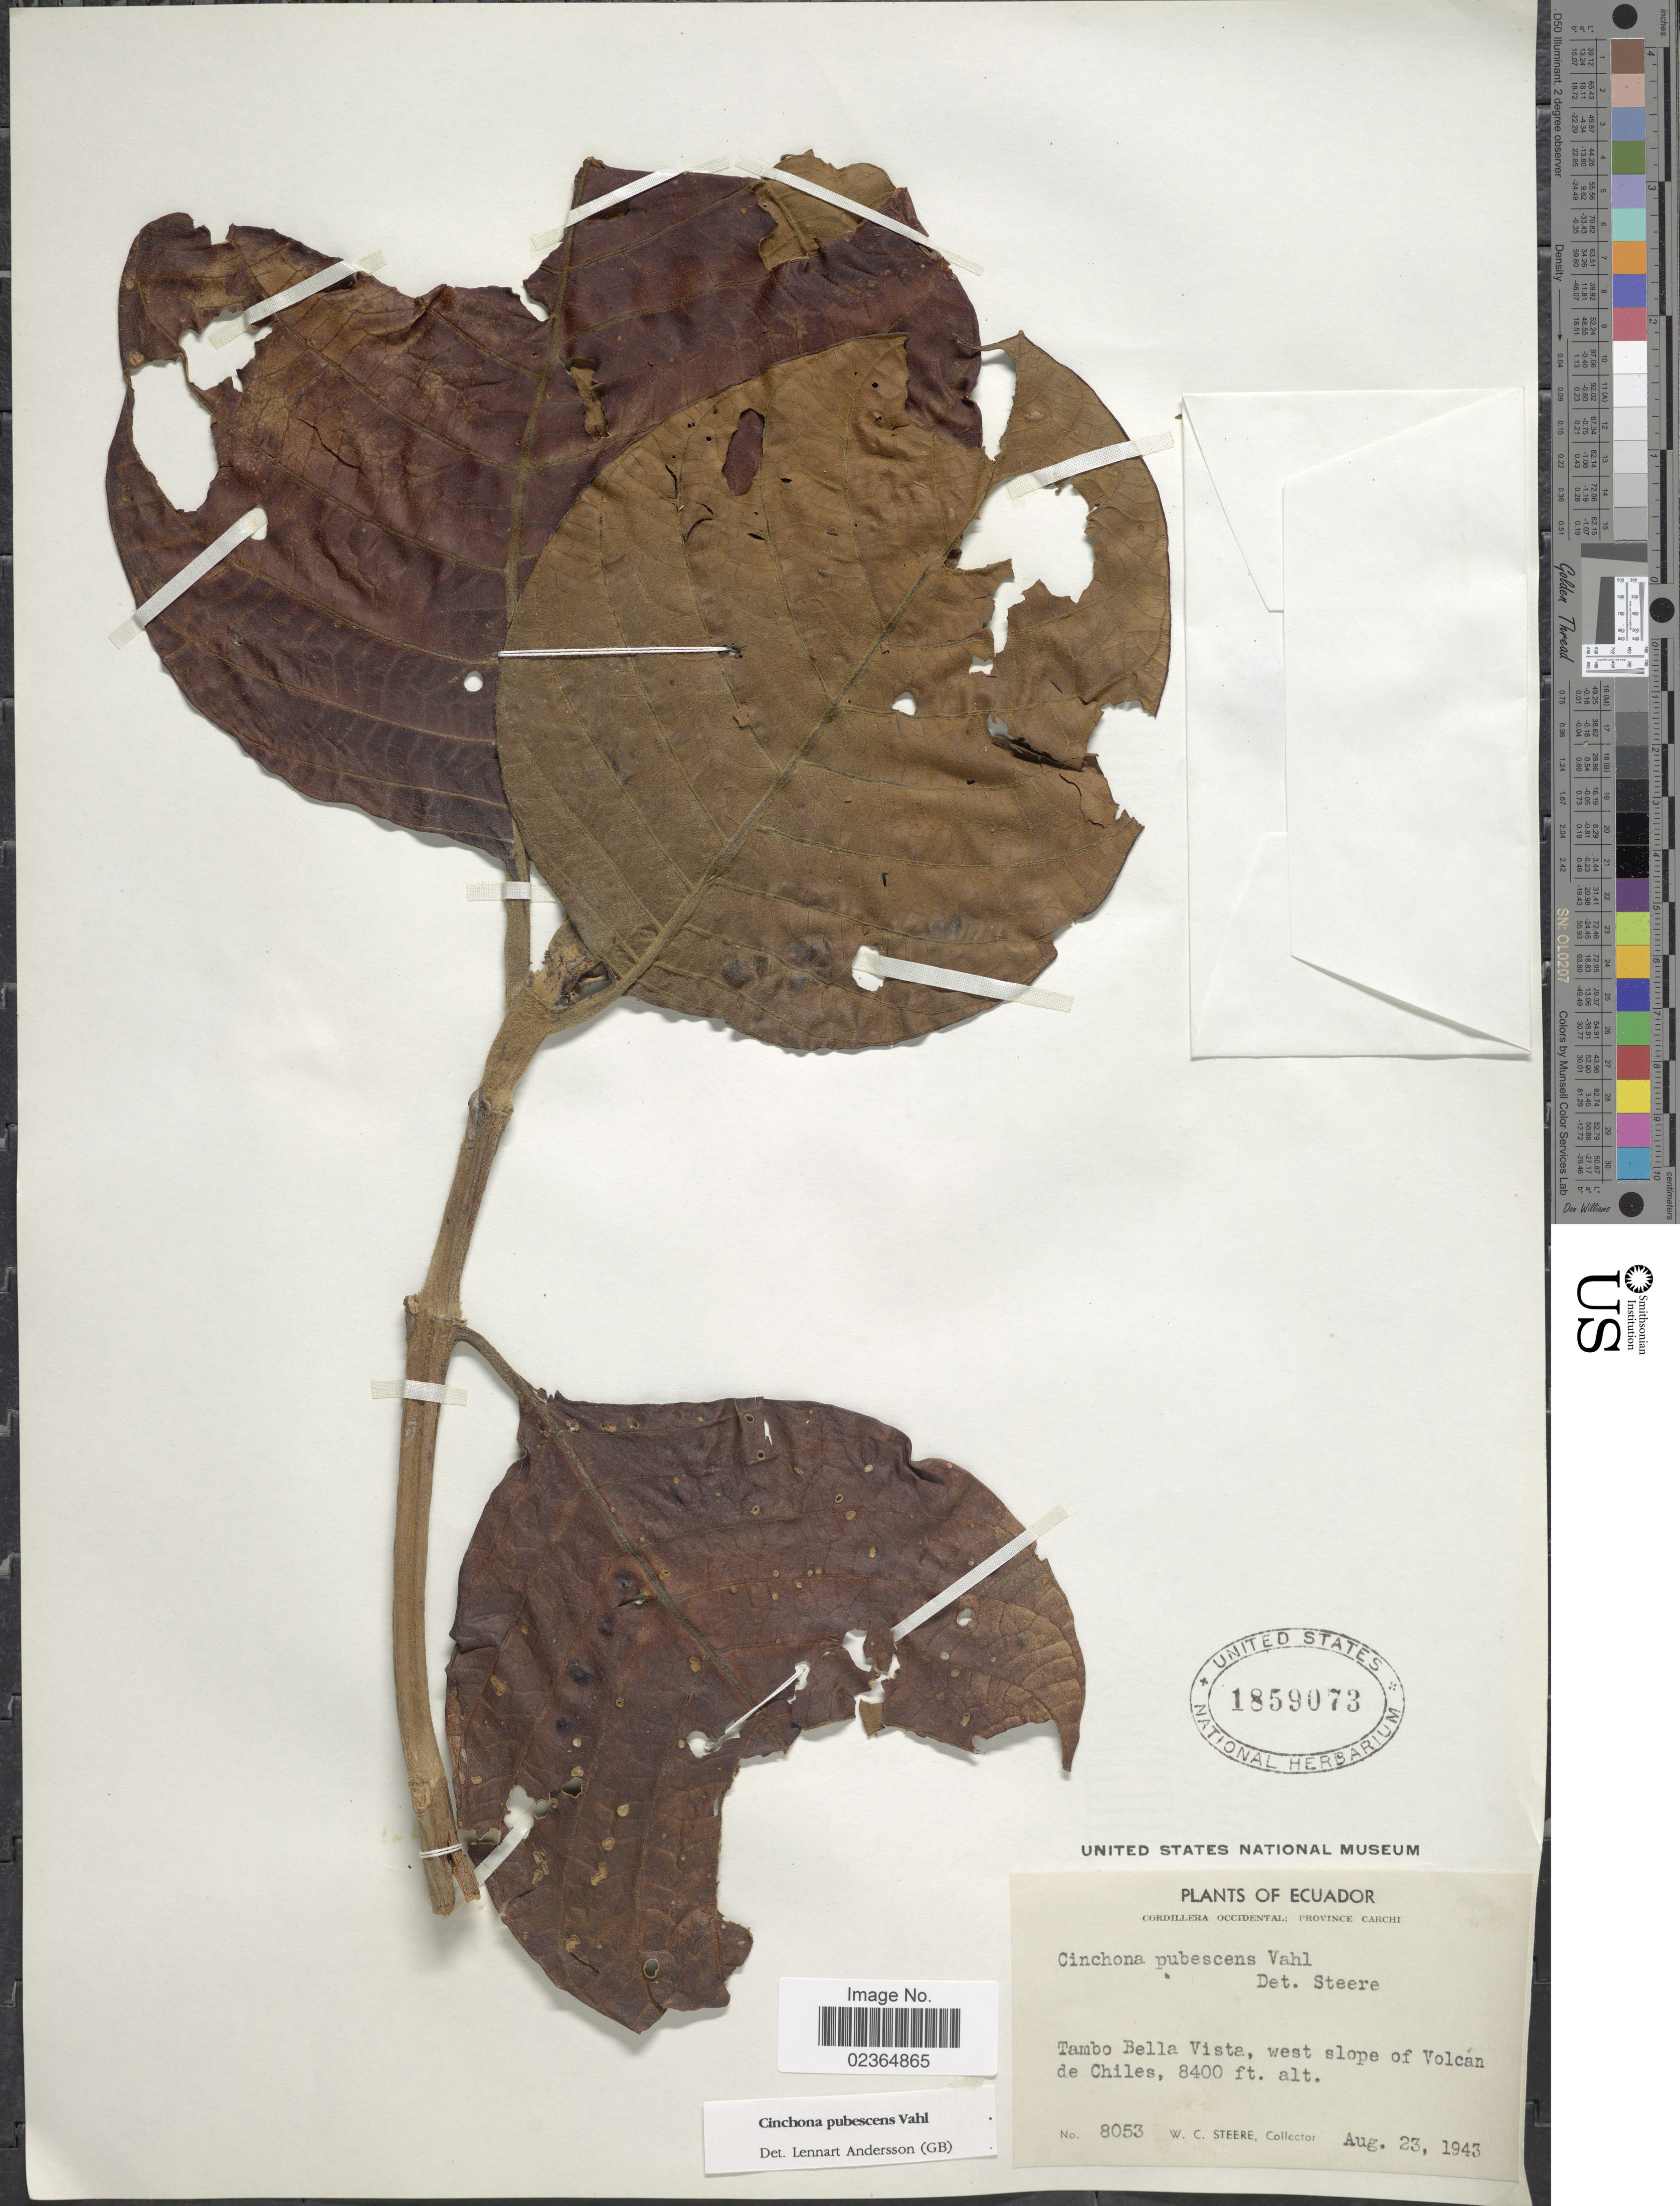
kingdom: Plantae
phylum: Tracheophyta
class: Magnoliopsida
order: Gentianales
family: Rubiaceae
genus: Cinchona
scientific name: Cinchona pubescens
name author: Vahl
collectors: W. C. Steere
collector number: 8053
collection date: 1943-08-23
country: Ecuador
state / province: Carchi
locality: Cordillera Occidental. Tambo Bella Vista, west slope of Volcán de Chiles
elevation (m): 2560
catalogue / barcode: US 1859073